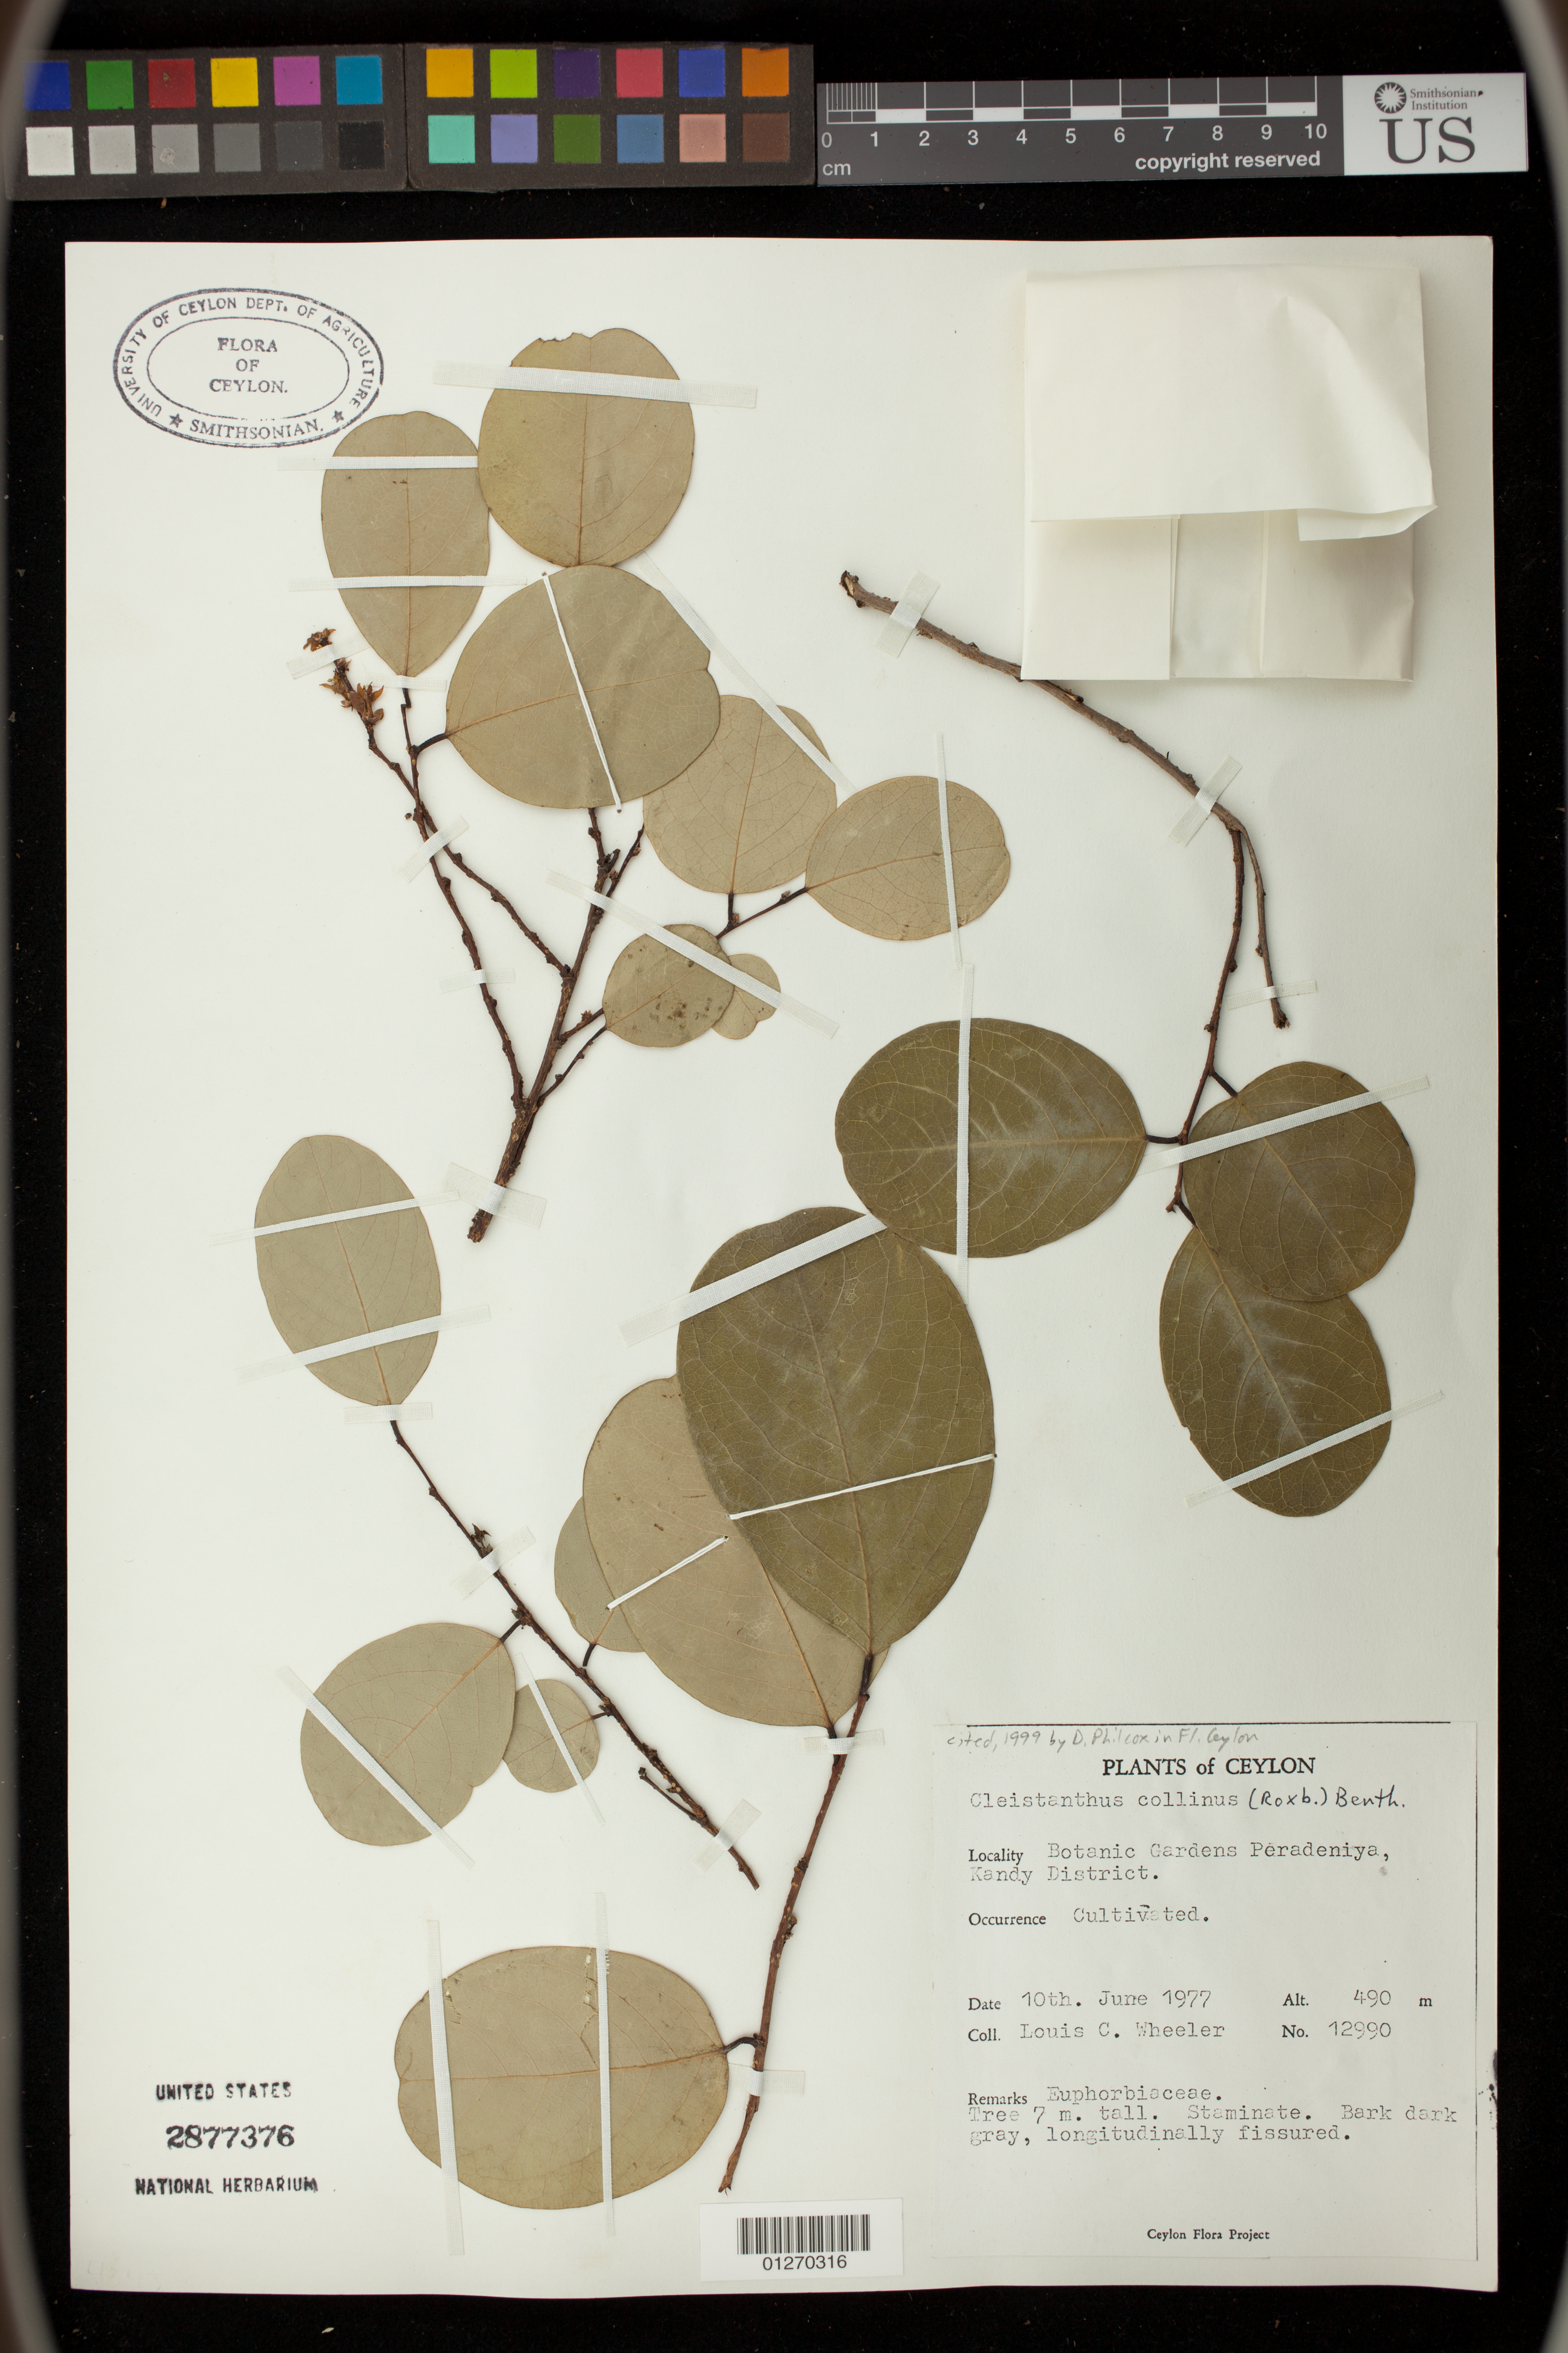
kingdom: Plantae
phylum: Tracheophyta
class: Magnoliopsida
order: Malpighiales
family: Phyllanthaceae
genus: Cleistanthus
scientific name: Cleistanthus collinus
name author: (Roxb.) Benth. ex Hook. f.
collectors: L. C. Wheeler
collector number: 12990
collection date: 1977-06-10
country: Sri Lanka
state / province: Central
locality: Botanic Gardens Peradeniya, Kandy District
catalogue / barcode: US 2877376